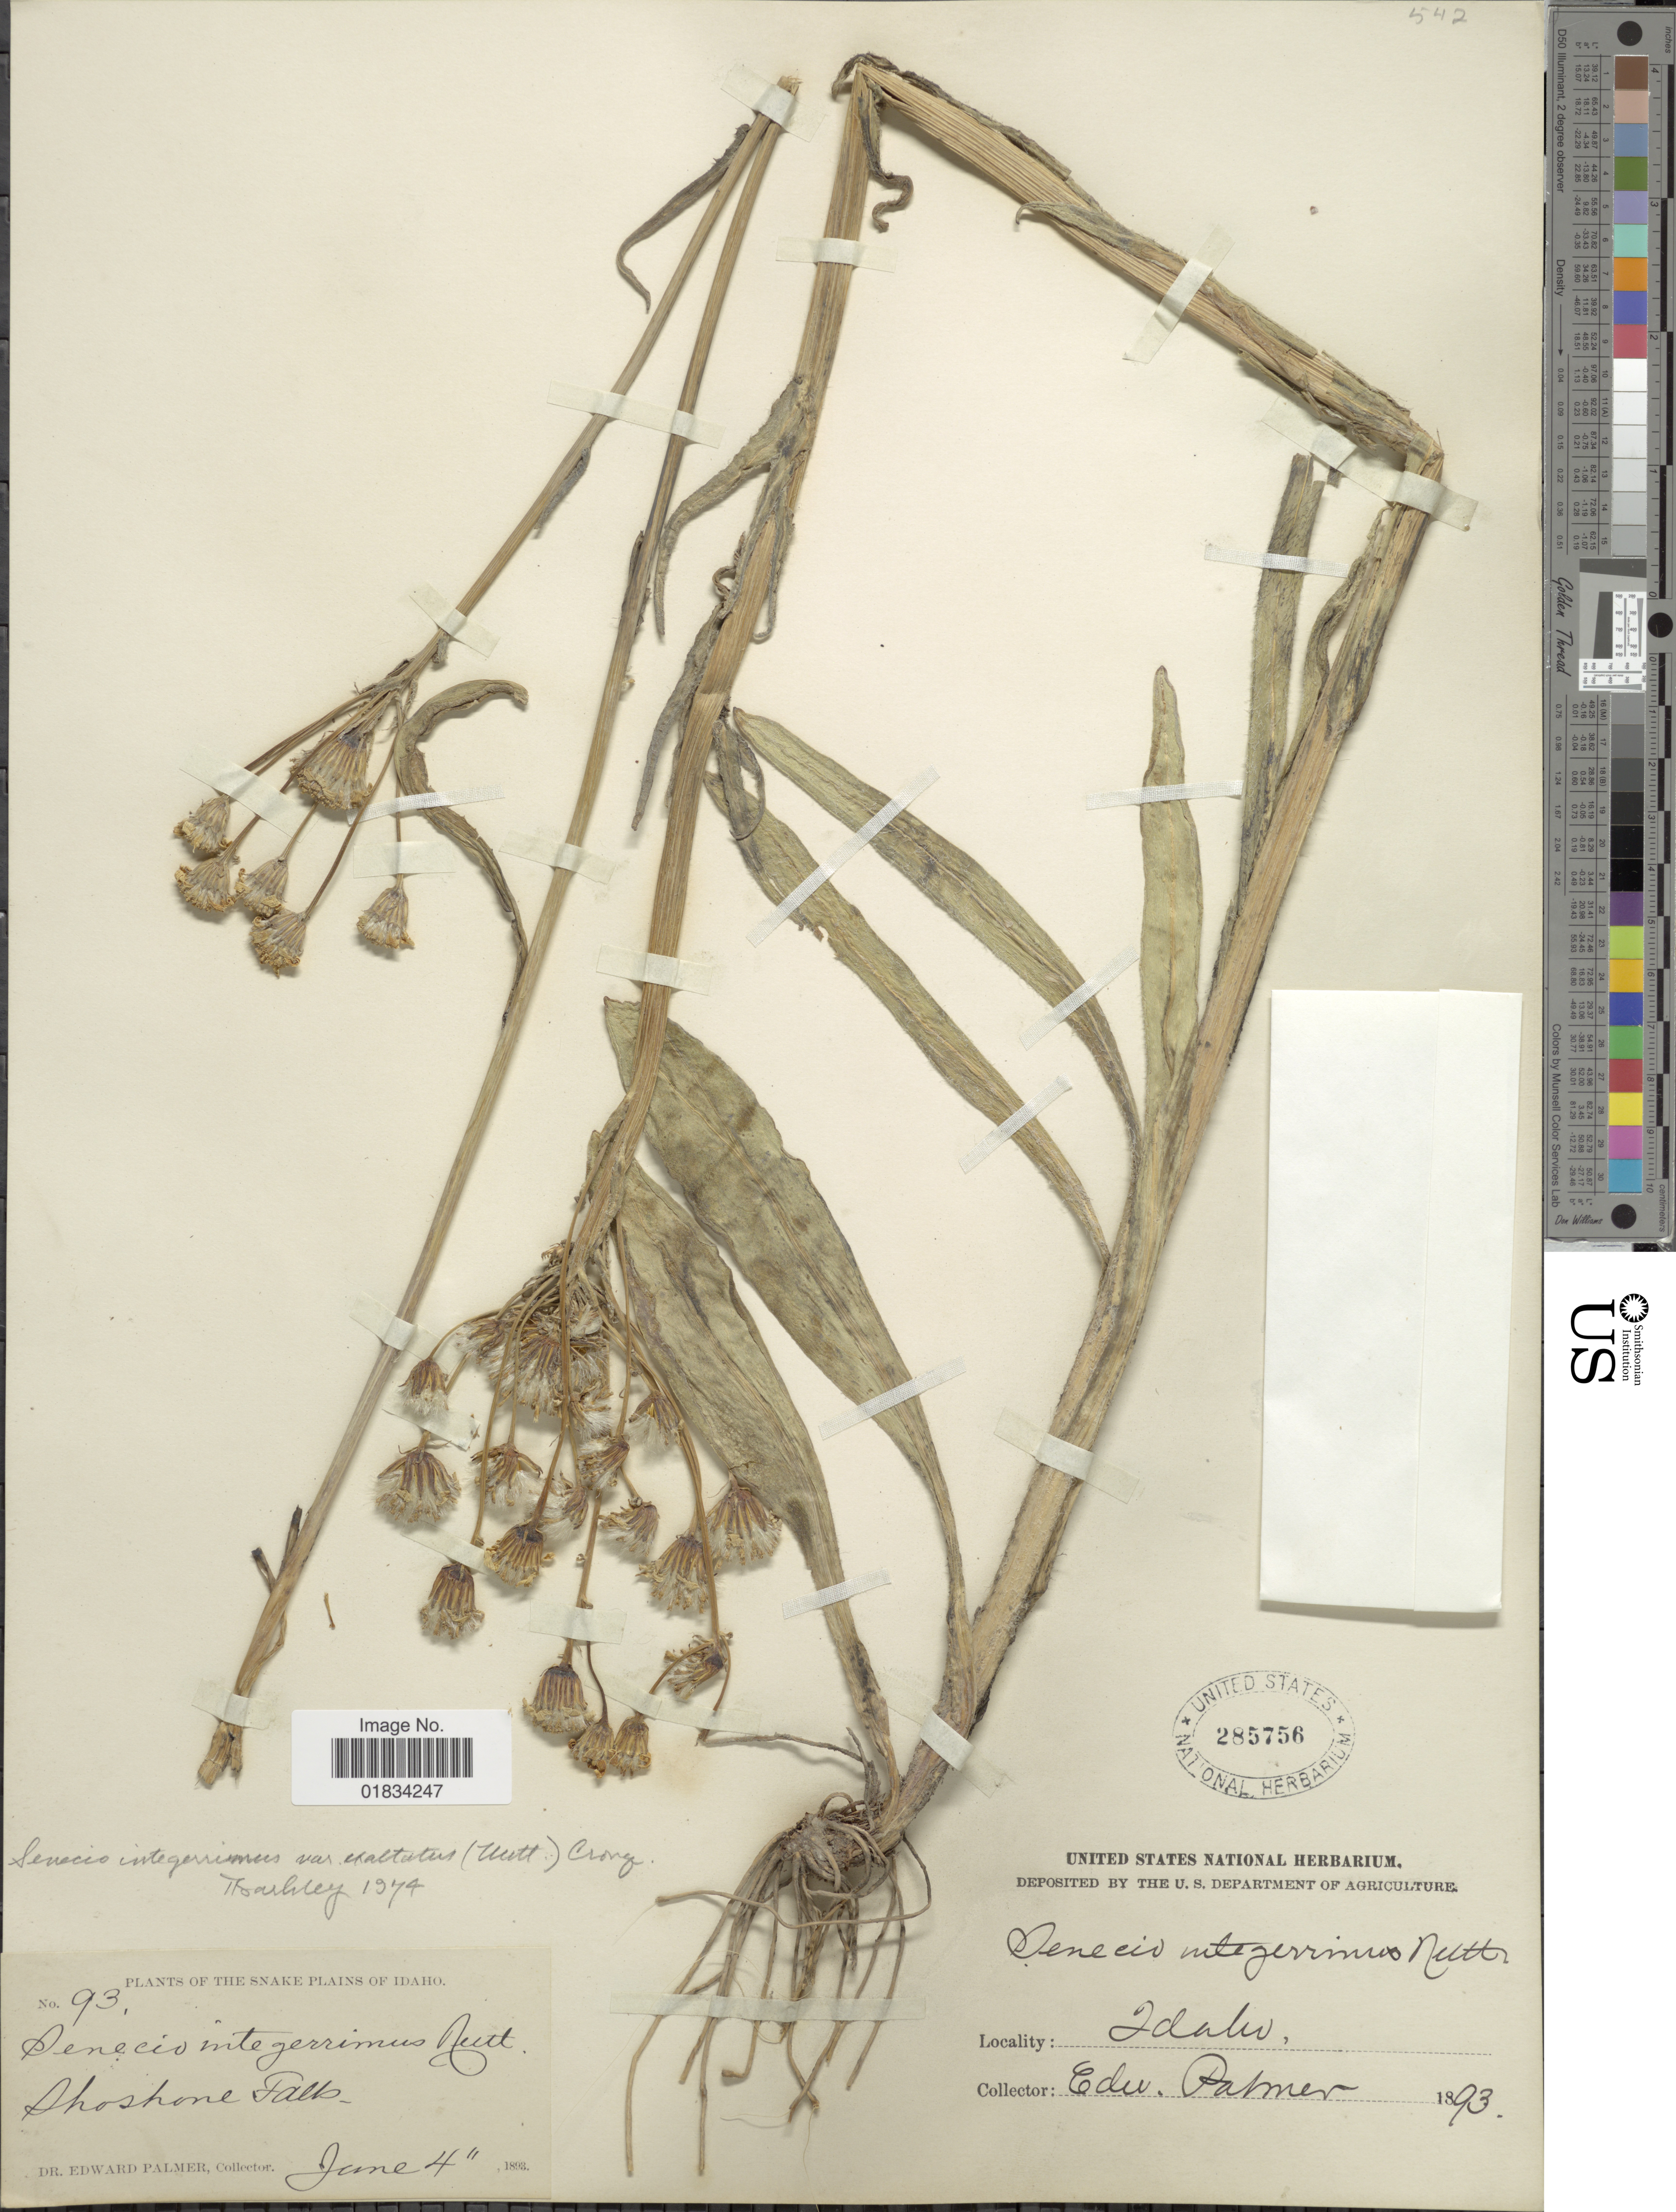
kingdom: Plantae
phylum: Tracheophyta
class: Magnoliopsida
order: Asterales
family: Asteraceae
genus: Senecio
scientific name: Senecio integerrimus var. exaltatus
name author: (Nutt.) Cronq.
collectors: E. Palmer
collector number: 93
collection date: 1893-06-04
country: United States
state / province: Idaho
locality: Shoshone falls. Snake Plains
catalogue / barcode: US 285756